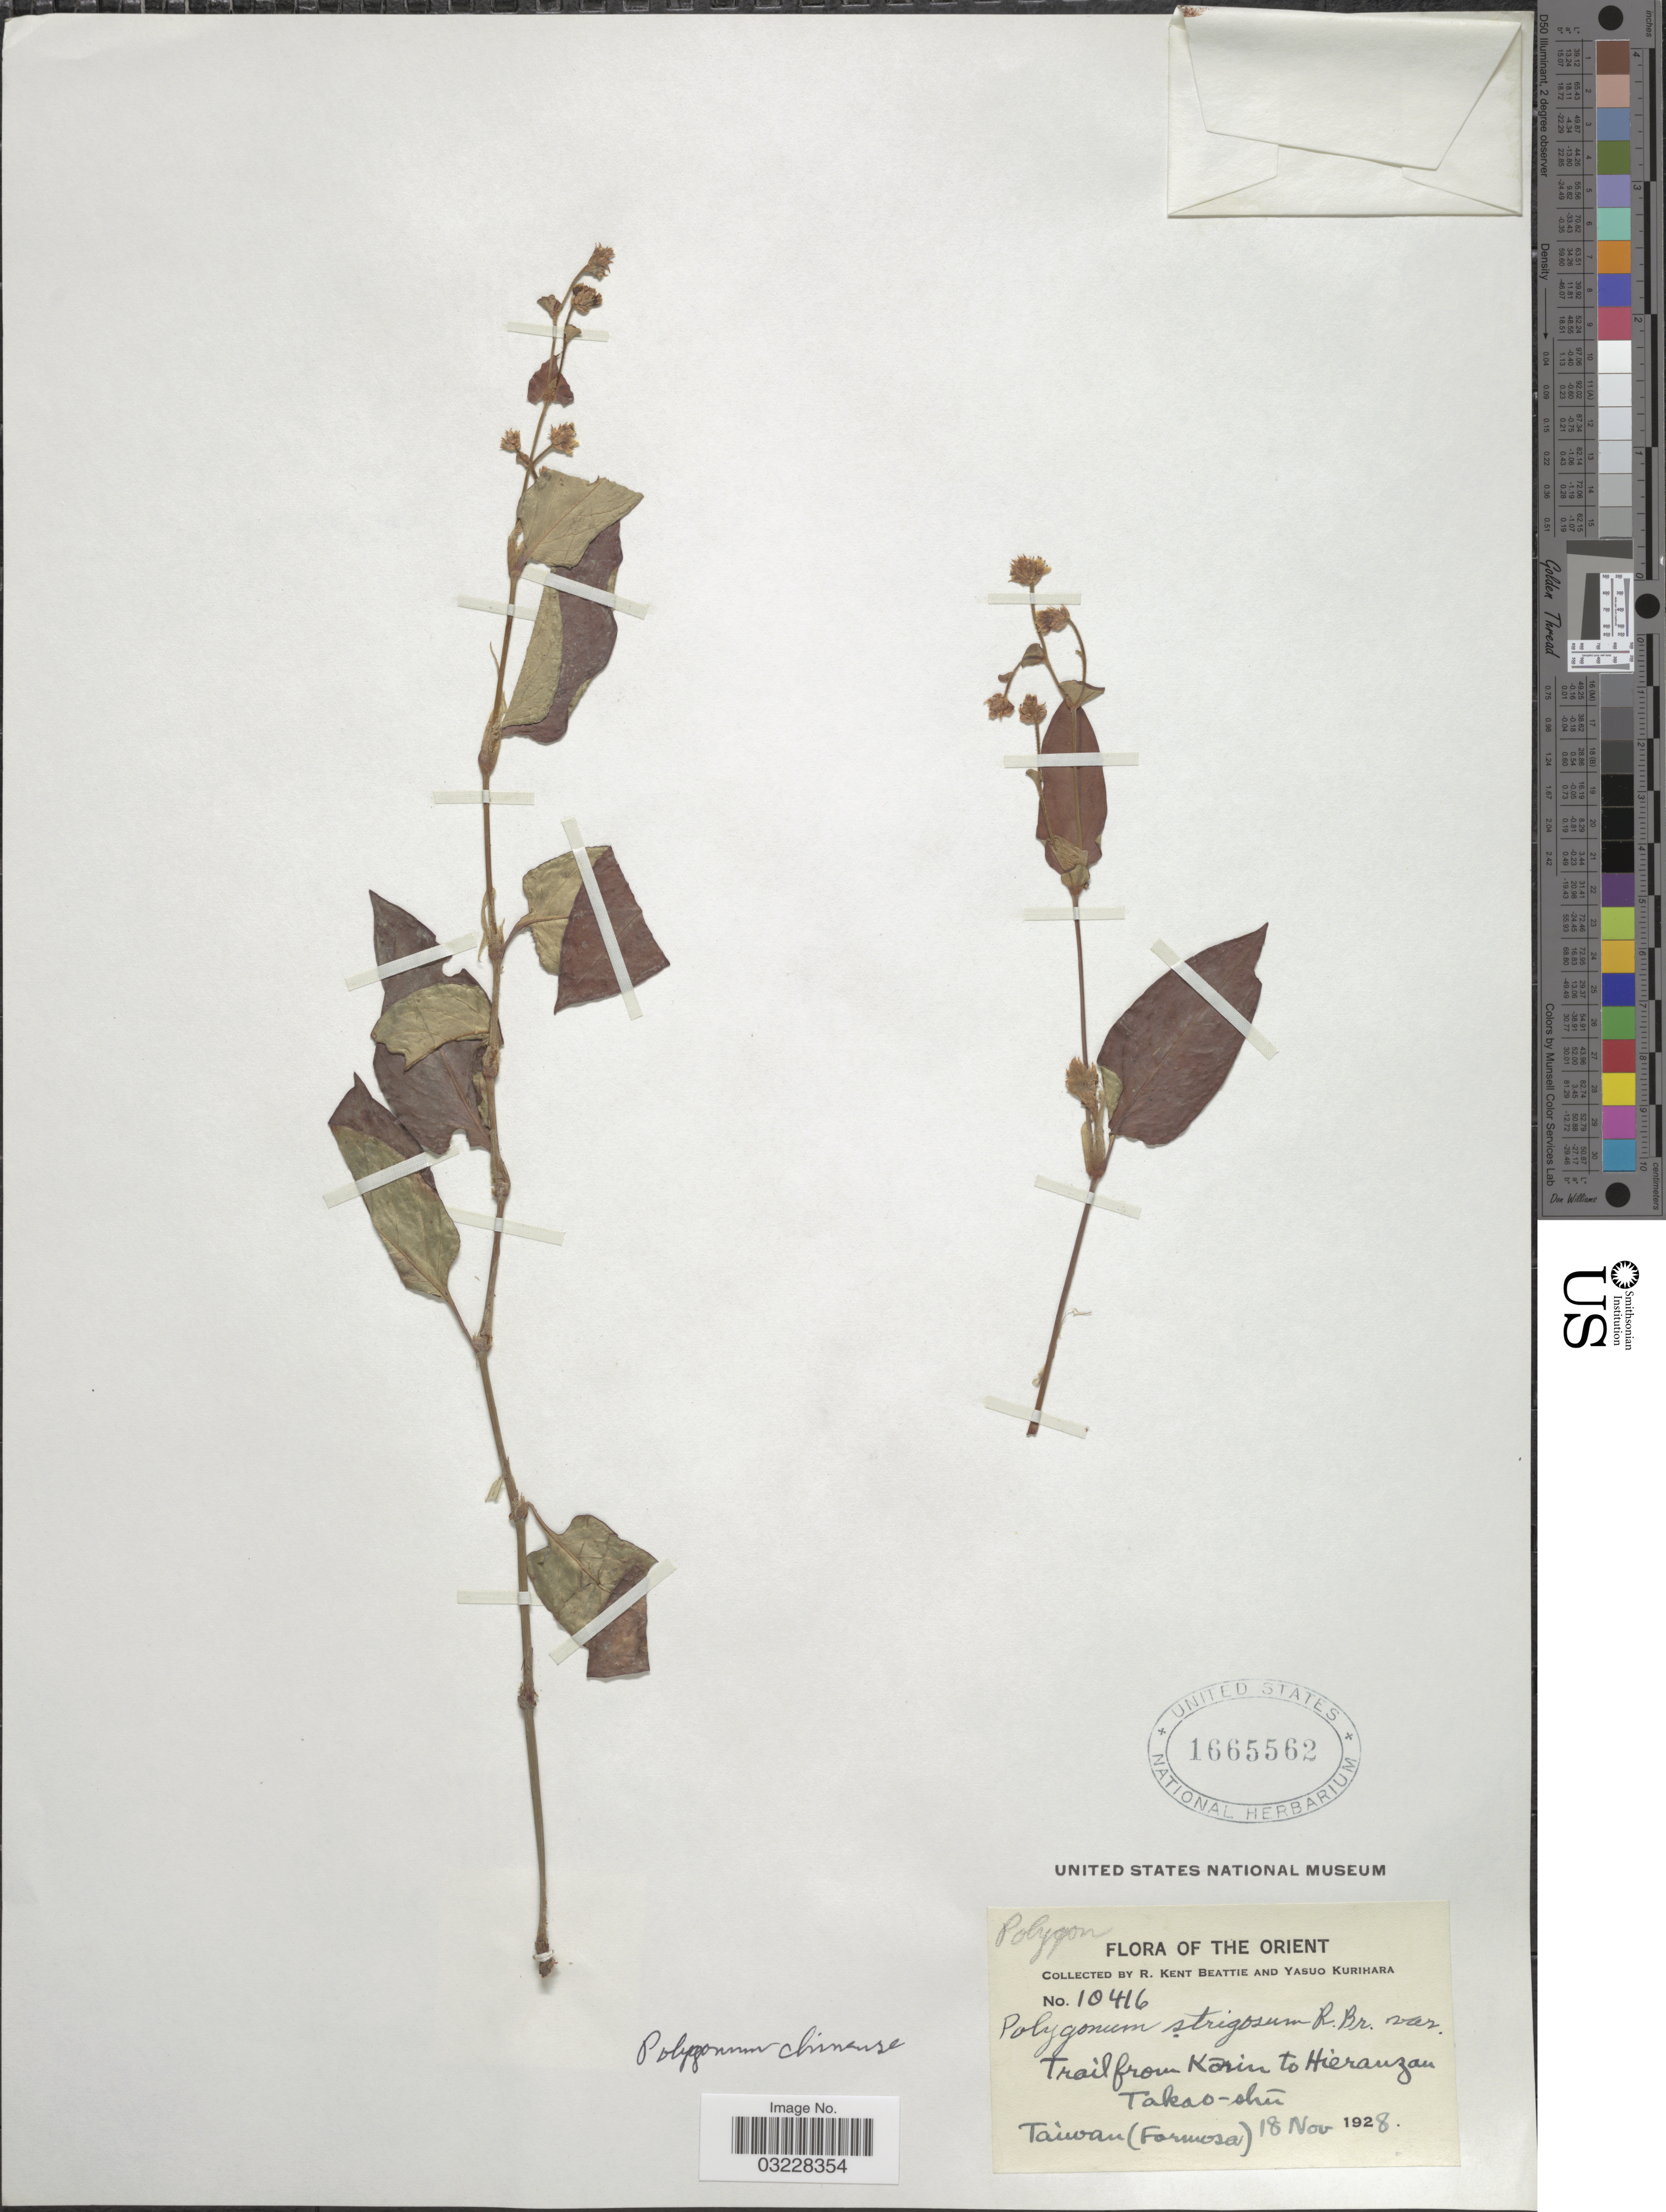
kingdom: Plantae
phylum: Tracheophyta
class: Magnoliopsida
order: Caryophyllales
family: Polygonaceae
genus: Polygonum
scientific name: Polygonum chinense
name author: L.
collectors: R. K. Beattie & Y. Kurihara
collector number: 10416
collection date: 1928-11-18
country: Taiwan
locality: The Orient. Trail from Korin [interpreted] to Hieranzan Takao-shu. (Formosa).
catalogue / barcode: US 1665562